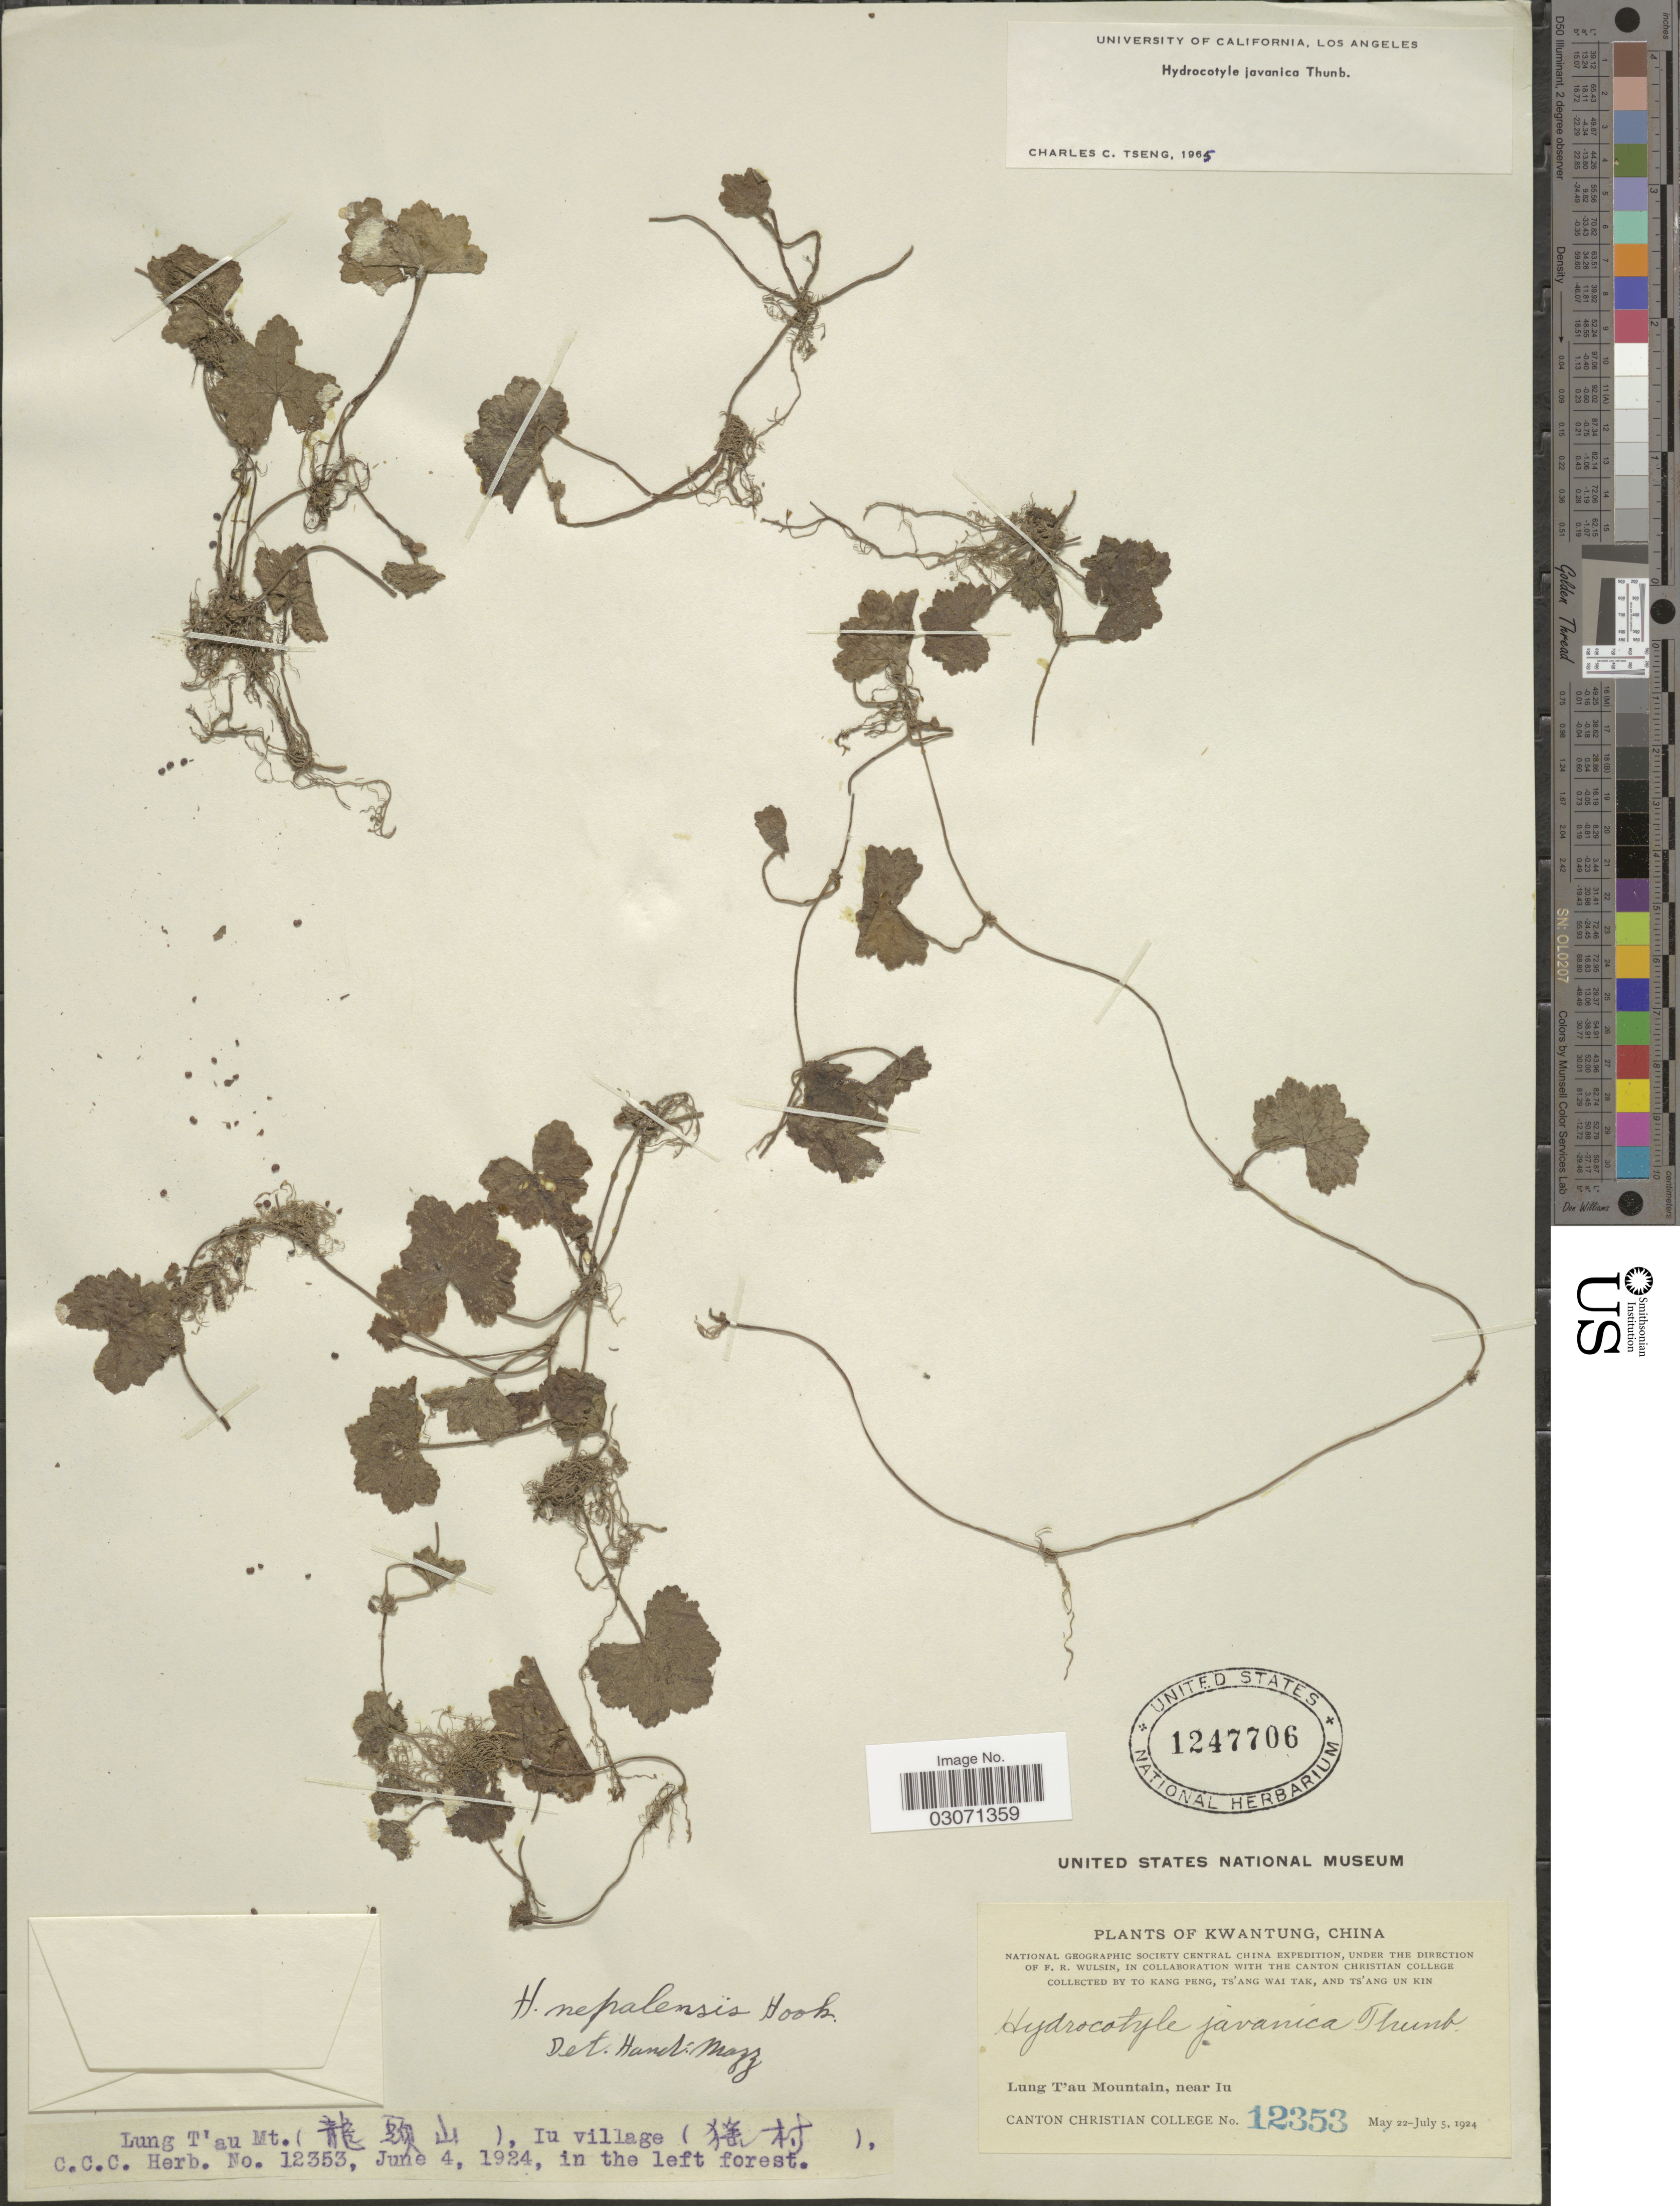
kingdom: Plantae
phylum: Tracheophyta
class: Magnoliopsida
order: Apiales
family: Araliaceae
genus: Hydrocotyle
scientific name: Hydrocotyle javanica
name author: Thunb.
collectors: To Kang P'eng, W. T. Tsang & Ts' Ang Un Kin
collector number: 12353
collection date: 1924-06-04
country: China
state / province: Guangdong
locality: Kwangtung. Lung T'au Mountain, near Iu. Iu village.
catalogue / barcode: US 1247706